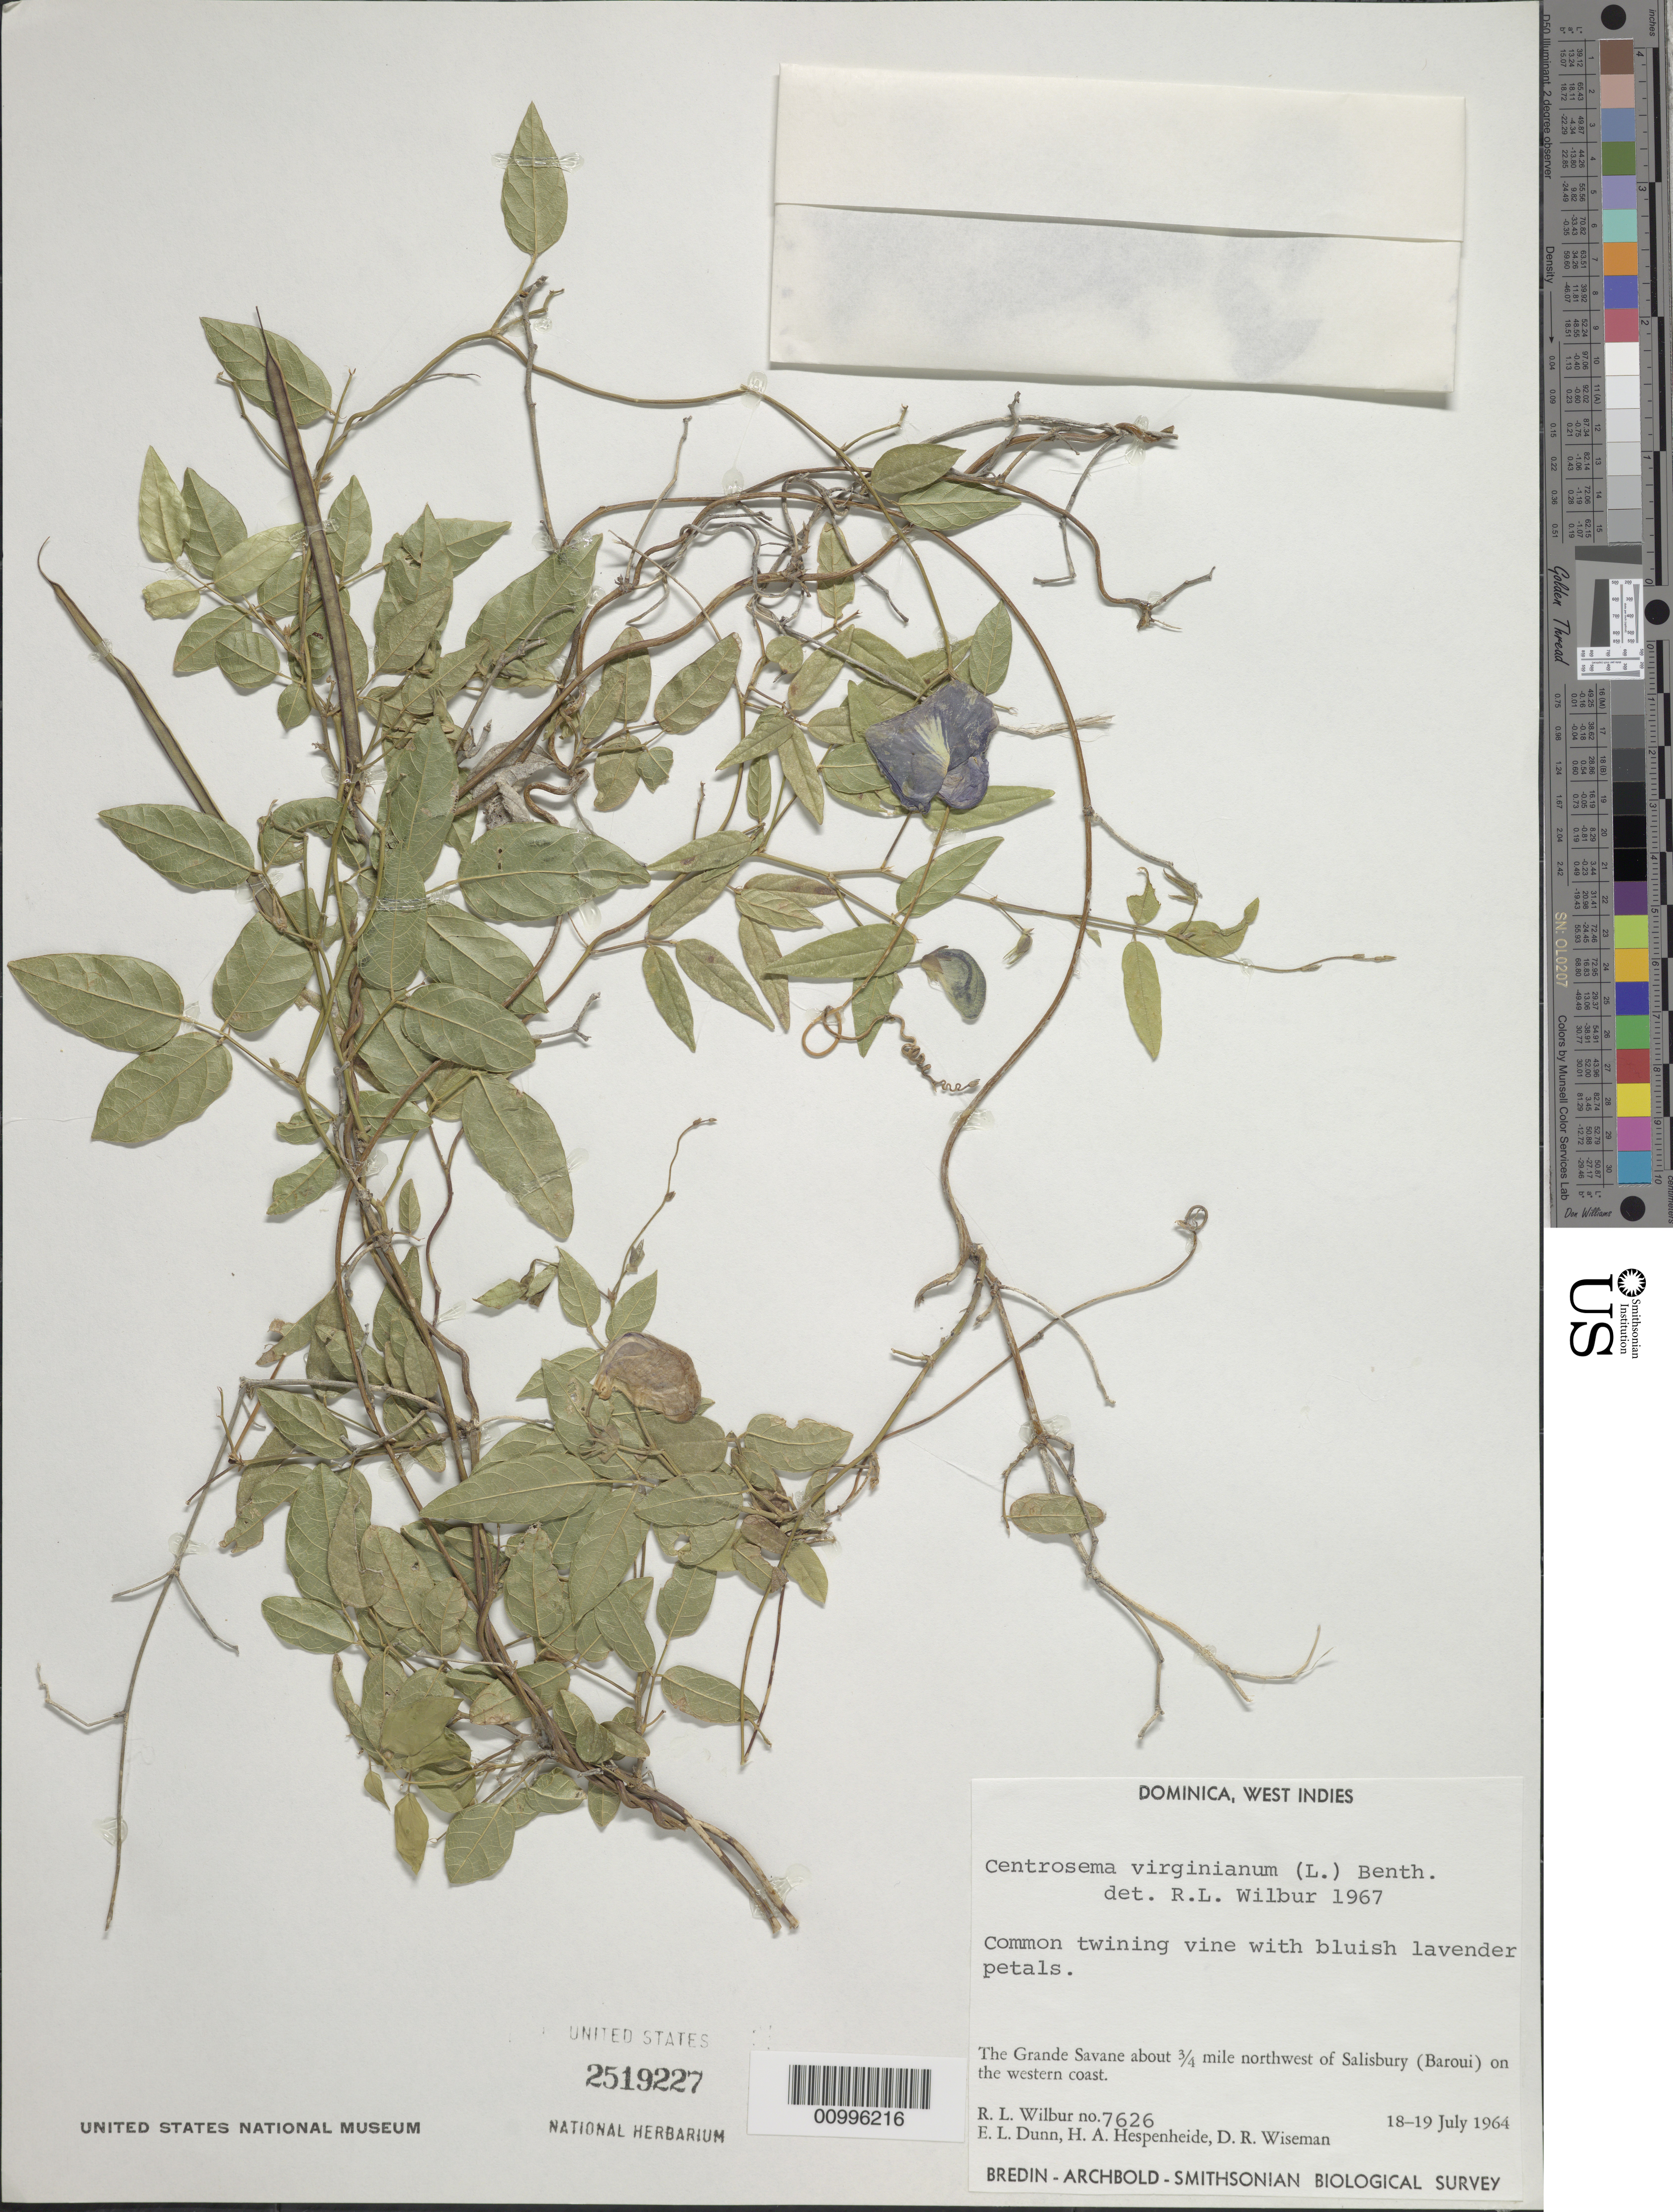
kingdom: Plantae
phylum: Tracheophyta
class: Magnoliopsida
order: Fabales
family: Fabaceae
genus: Centrosema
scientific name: Centrosema virginianum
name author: (L.) Benth.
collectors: R. L. Wilbur & E. Dunn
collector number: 7626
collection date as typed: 18 Jul 1964 to 19 Jul 1964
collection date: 1964-07-18/1964-07-19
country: Dominica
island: Dominica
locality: The Grande Savane about 3/4 mi. NW of Salisbur on the W coast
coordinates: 0 N, 0 E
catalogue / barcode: US 2519227